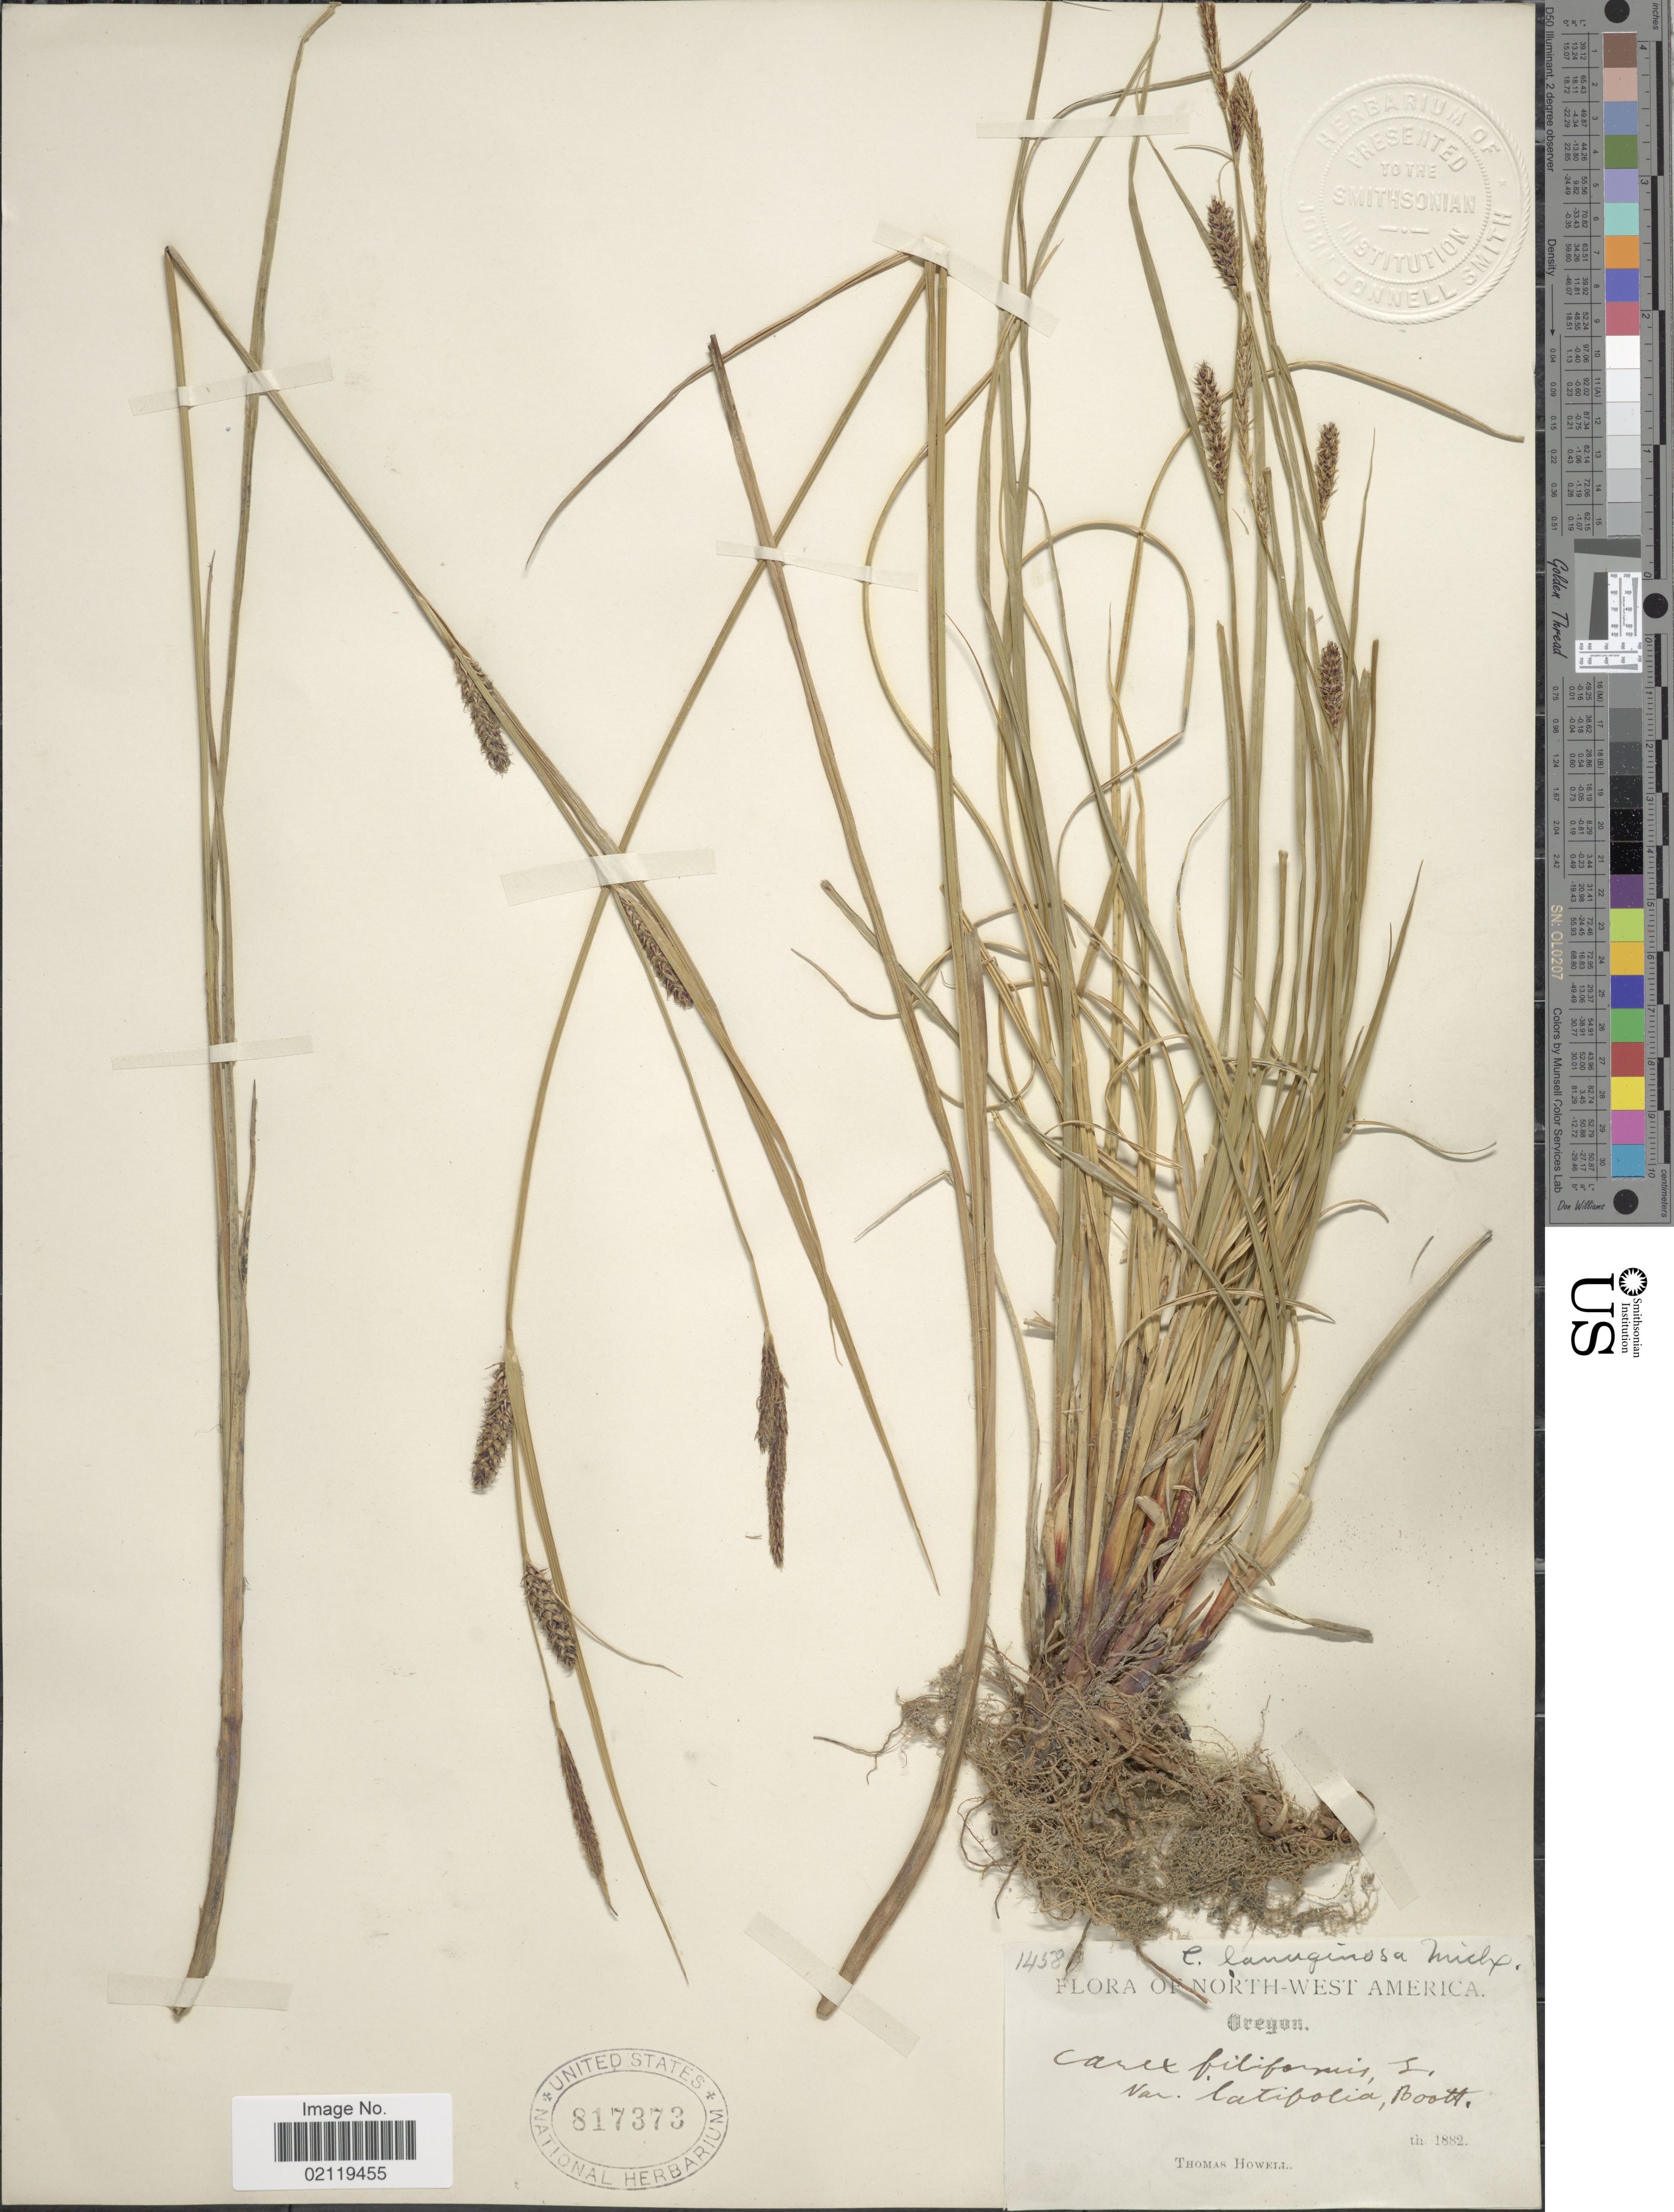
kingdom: Plantae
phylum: Tracheophyta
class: Liliopsida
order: Poales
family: Cyperaceae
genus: Carex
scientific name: Carex pellita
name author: Muhl. ex Willd.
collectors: T. Howell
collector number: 1458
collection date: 1882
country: United States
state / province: Oregon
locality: North-West America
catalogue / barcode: US 817373